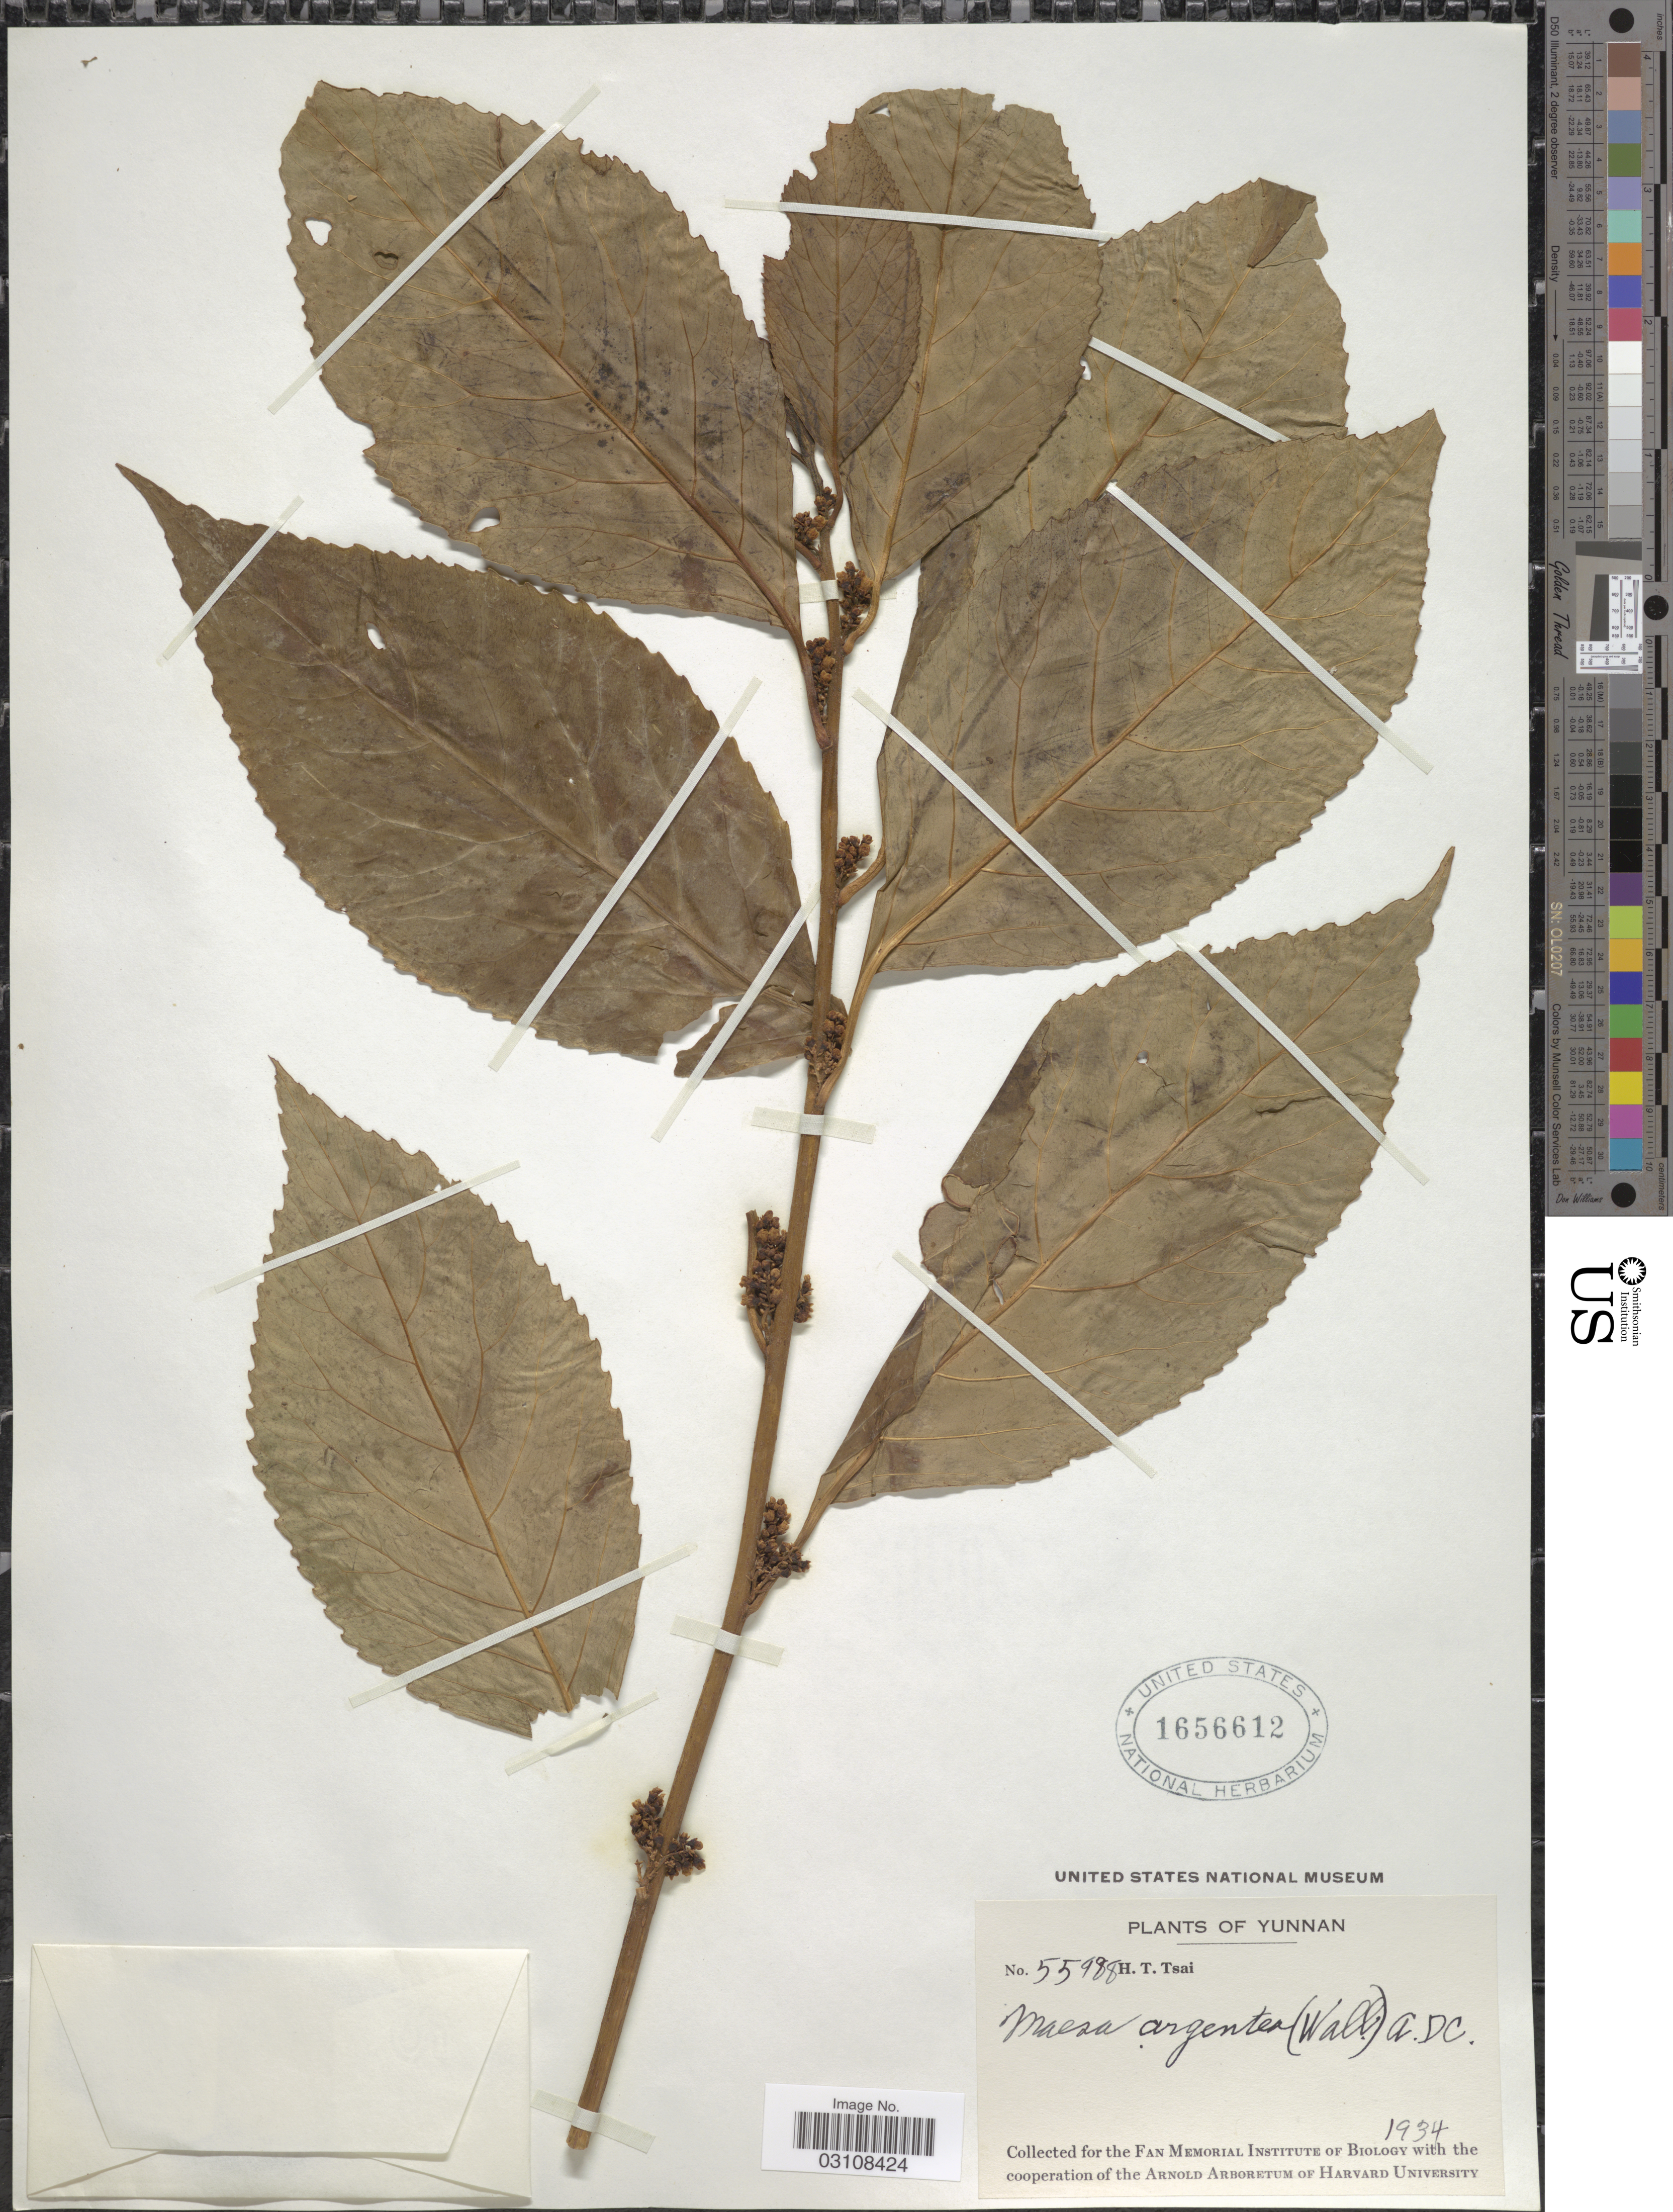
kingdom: Plantae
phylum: Tracheophyta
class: Magnoliopsida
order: Ericales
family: Primulaceae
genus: Maesa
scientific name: Maesa argentea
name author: Wall.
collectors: H. Tsai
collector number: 55988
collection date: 1934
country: China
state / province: Yunnan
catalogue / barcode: US 1656612